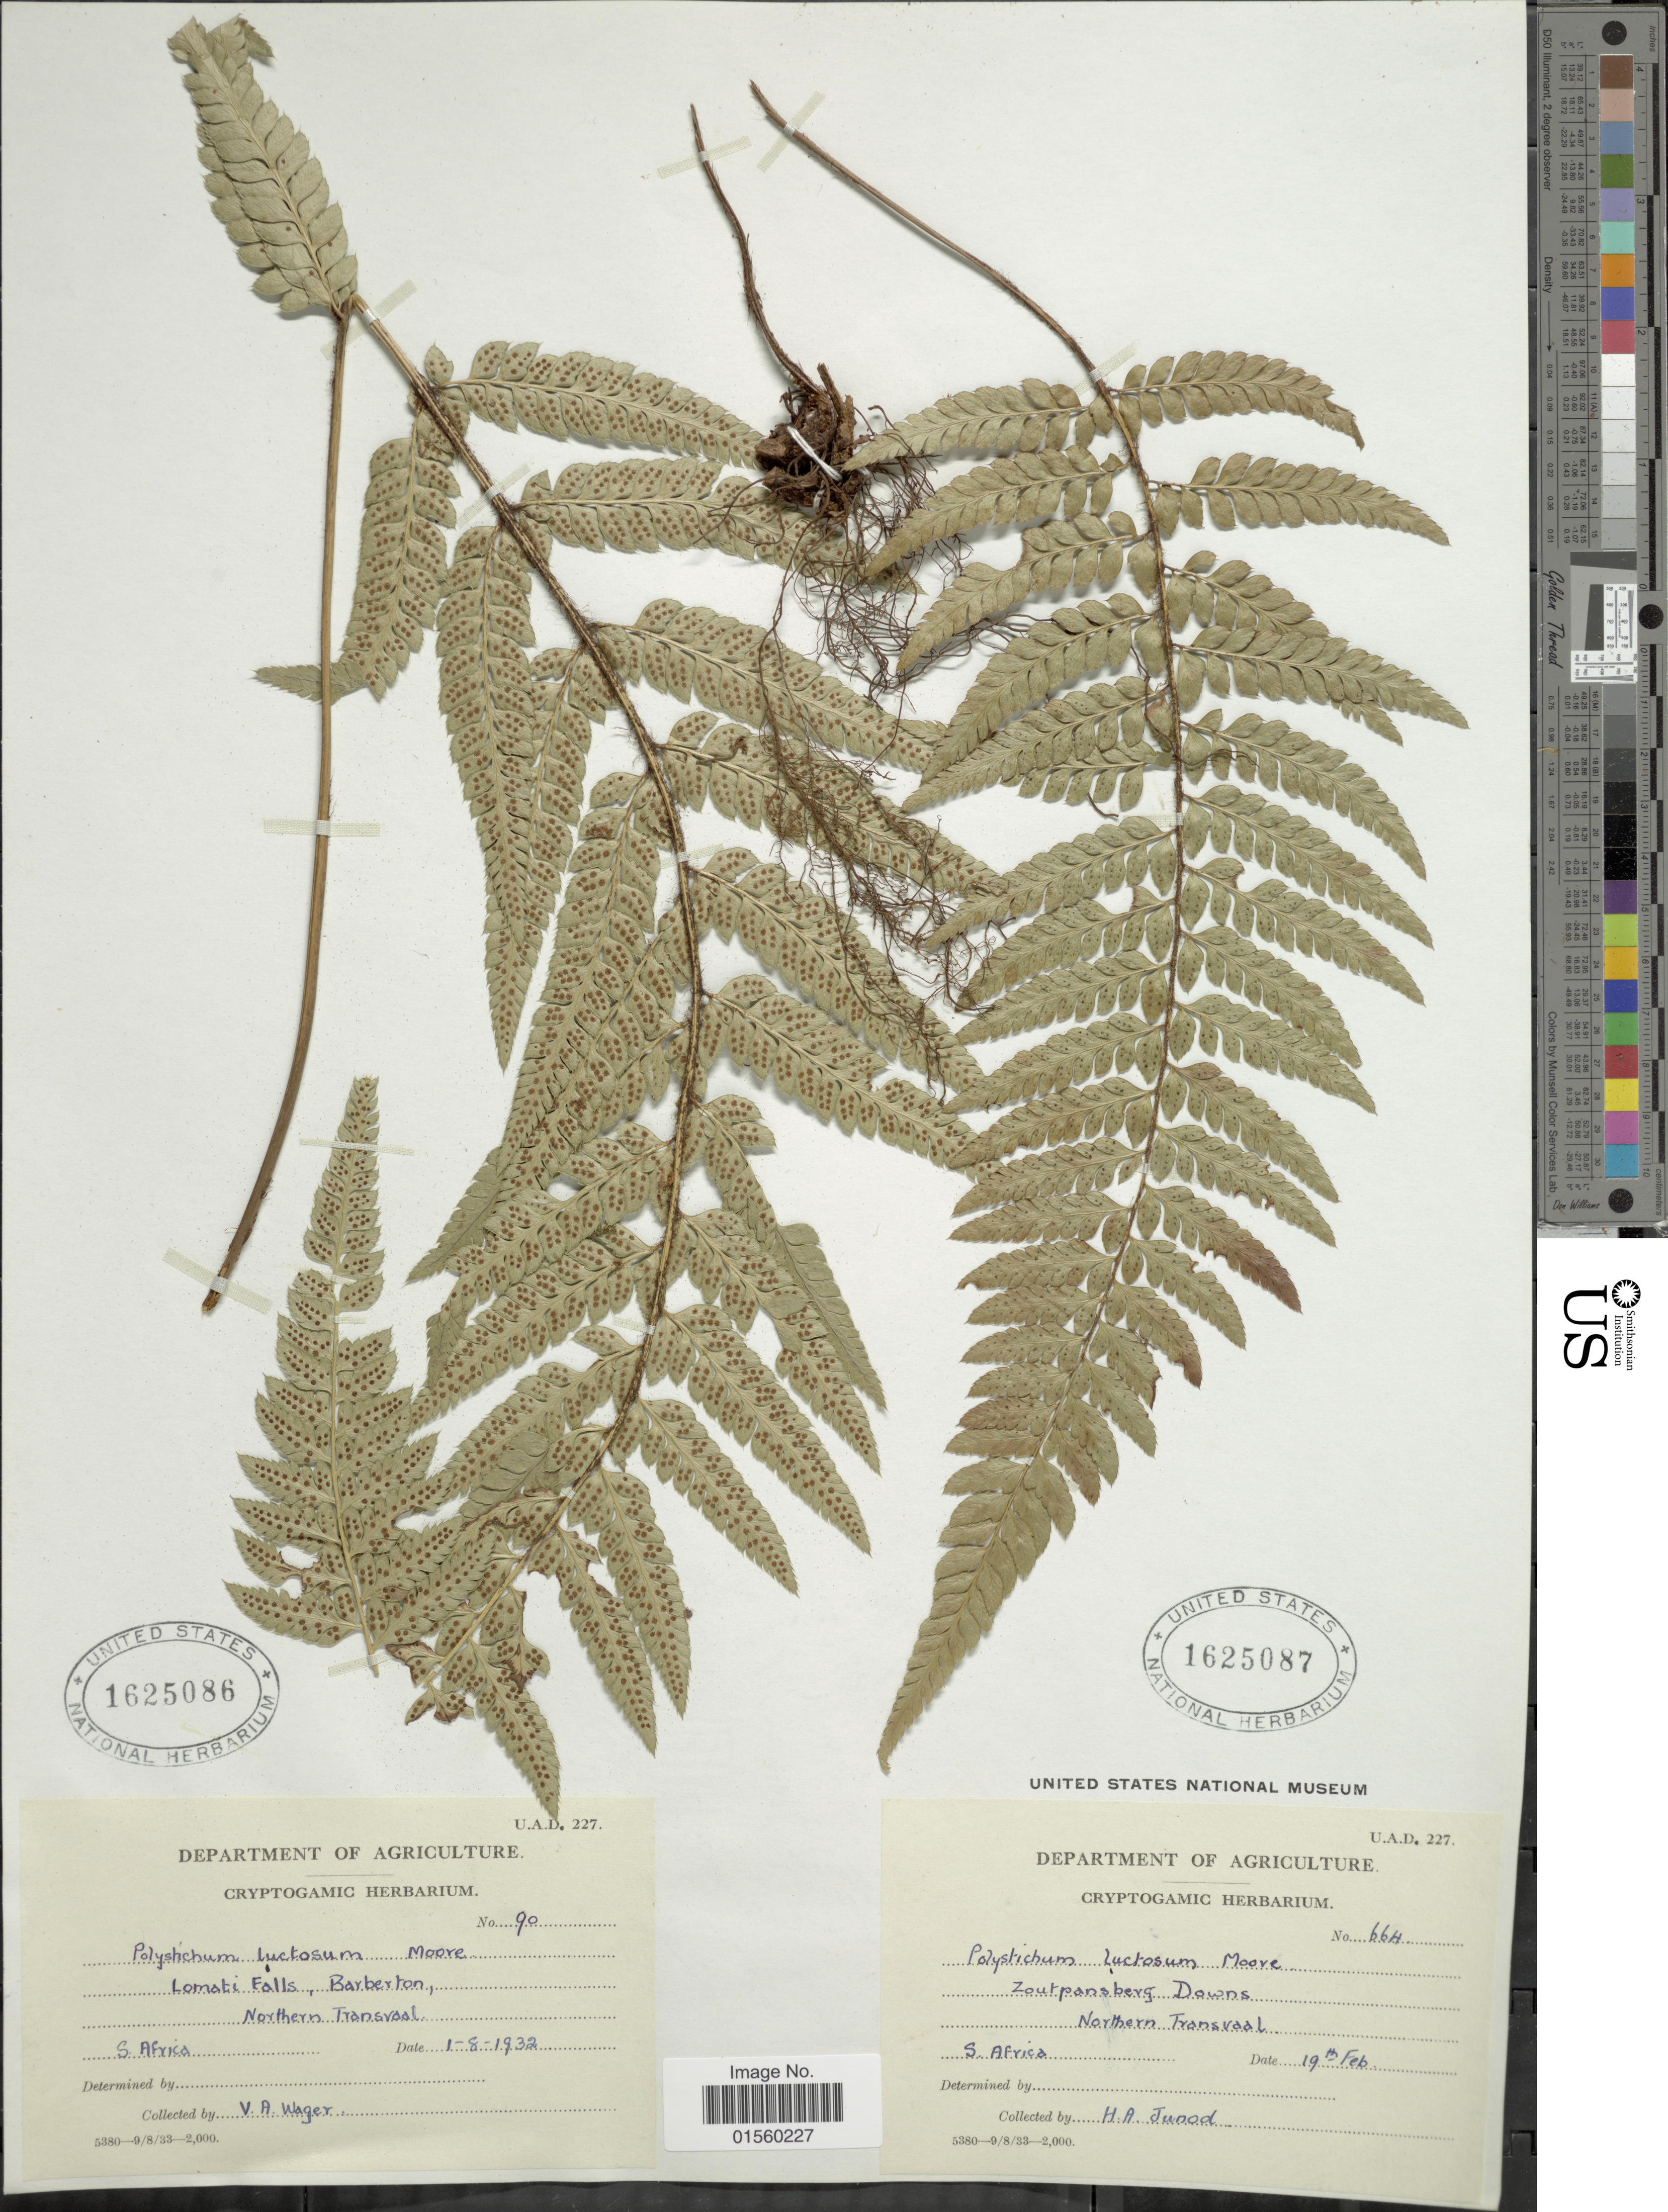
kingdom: Plantae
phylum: Tracheophyta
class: Polypodiopsida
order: Polypodiales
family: Dryopteridaceae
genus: Polystichum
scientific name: Polystichum luctuosum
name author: (Kunze) T. Moore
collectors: Wager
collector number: UAD227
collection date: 1932-08-01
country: South Africa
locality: Lomati Falls, Barberton, Northern Transvaal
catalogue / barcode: US 1625086